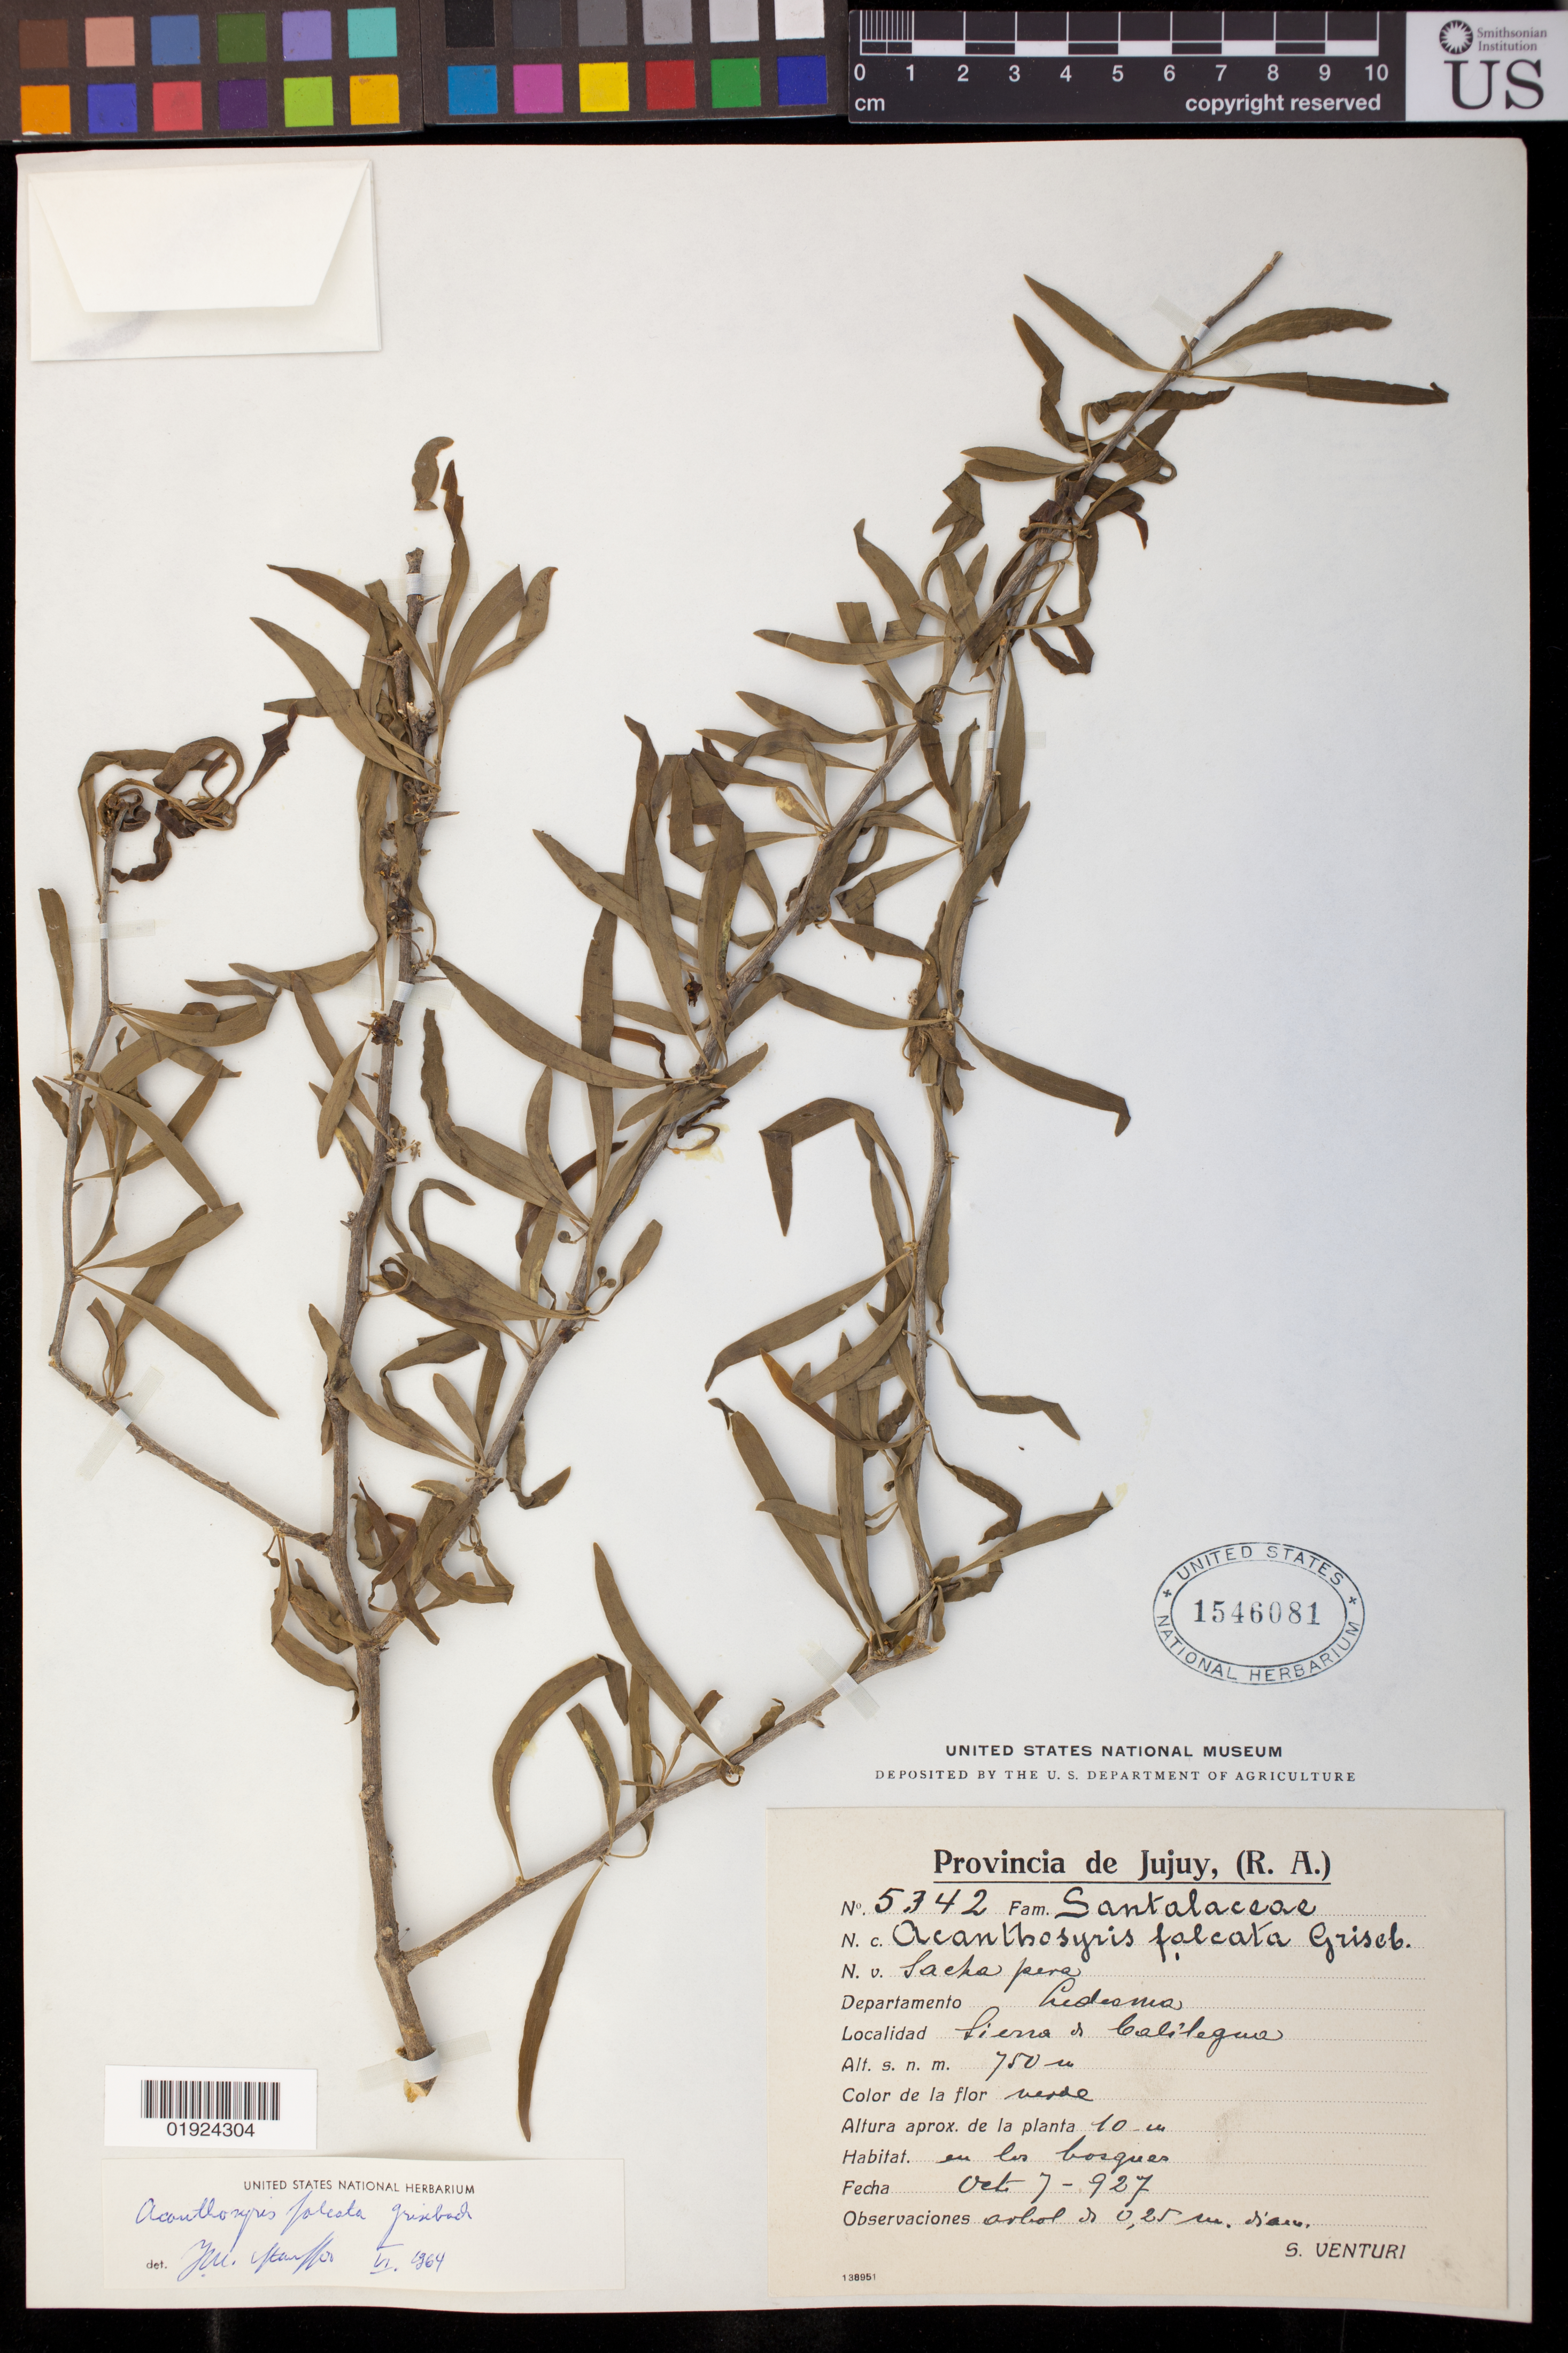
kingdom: Plantae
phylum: Tracheophyta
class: Magnoliopsida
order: Santalales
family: Cervantesiaceae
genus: Acanthosyris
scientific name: Acanthosyris falcata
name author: Griseb.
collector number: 5342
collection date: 1927-10-07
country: Argentina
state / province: Jujuy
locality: Ledesma Department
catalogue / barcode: US 1546081